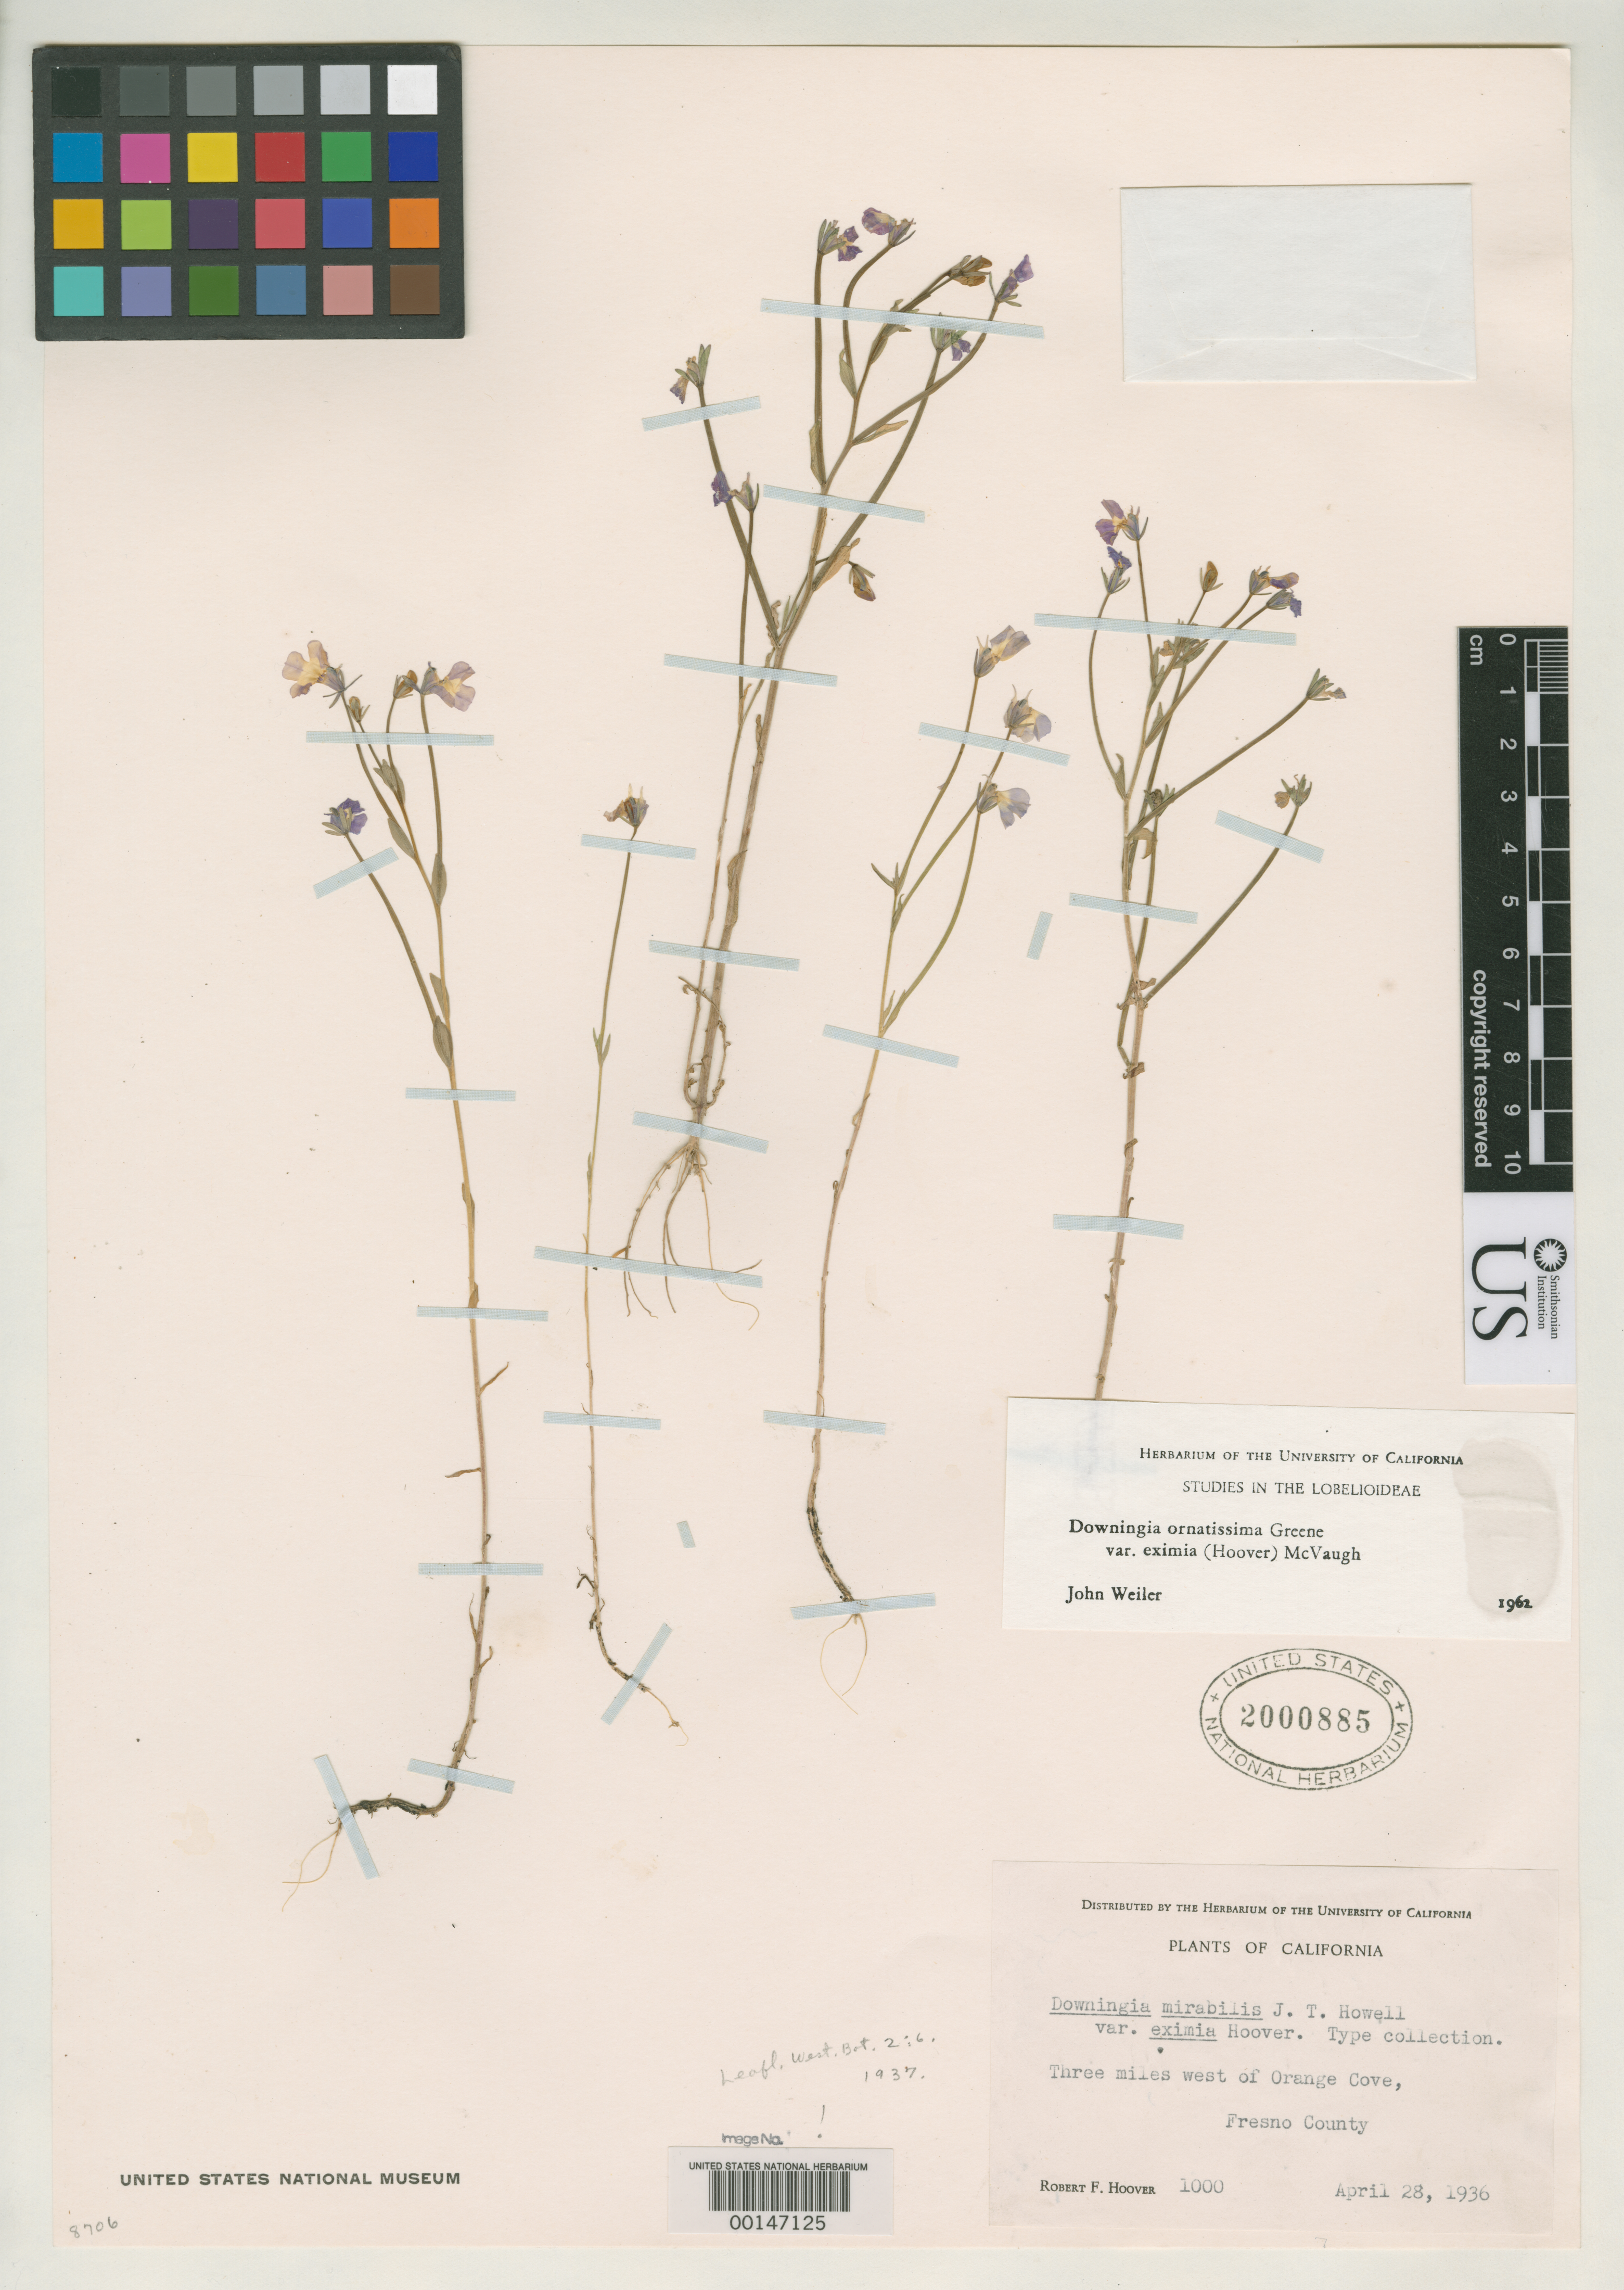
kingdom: Plantae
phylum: Tracheophyta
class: Magnoliopsida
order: Asterales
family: Campanulaceae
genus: Downingia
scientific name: Downingia mirabilis var. eximia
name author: Hoover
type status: Isotype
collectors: R. F. Hoover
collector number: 1000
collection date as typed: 28 Apr 1936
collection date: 1936-04-28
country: United States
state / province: California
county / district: Fresno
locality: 3 mi W of Orange Cove.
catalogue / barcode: US 2000885